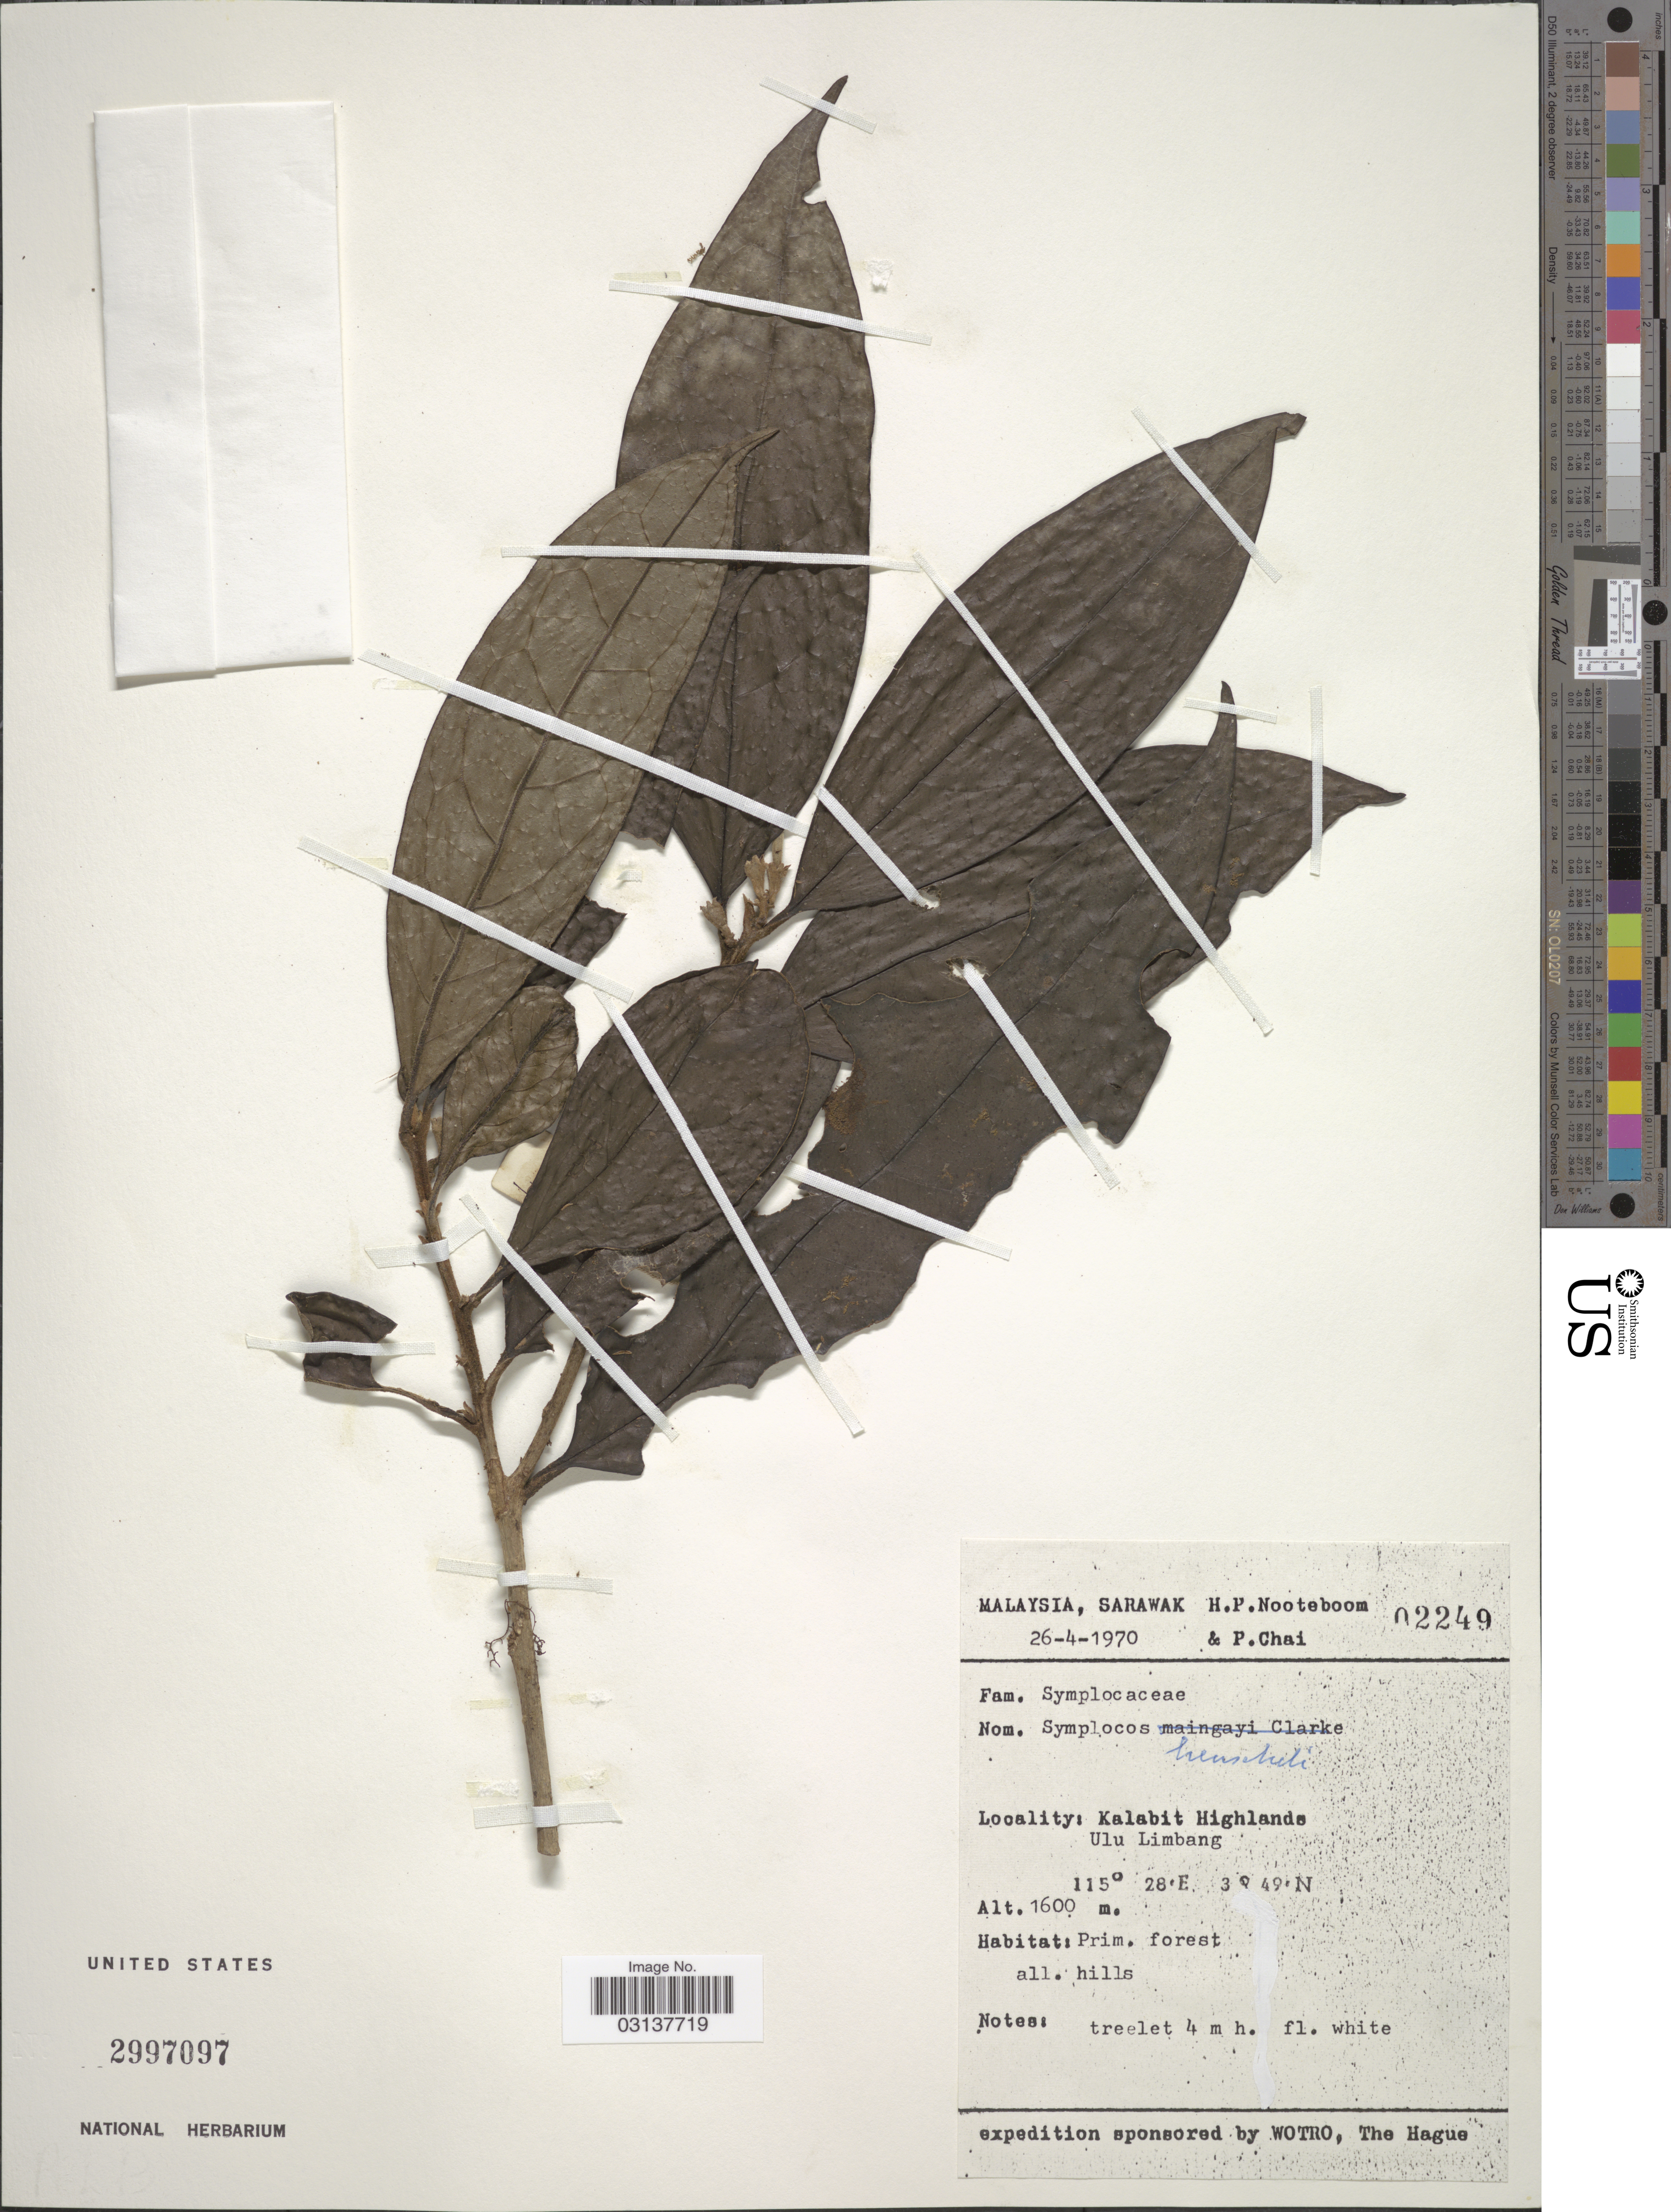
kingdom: Plantae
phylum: Tracheophyta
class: Magnoliopsida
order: Ericales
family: Symplocaceae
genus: Cordyloblaste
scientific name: Cordyloblaste henschelii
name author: Moritzi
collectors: H. P. Nooteboom & P. Chai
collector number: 02249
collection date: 1970-04-26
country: Malaysia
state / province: Sarawak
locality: Kalabit Highlands, Ulu Limbang.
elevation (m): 1600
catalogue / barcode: US 2997097